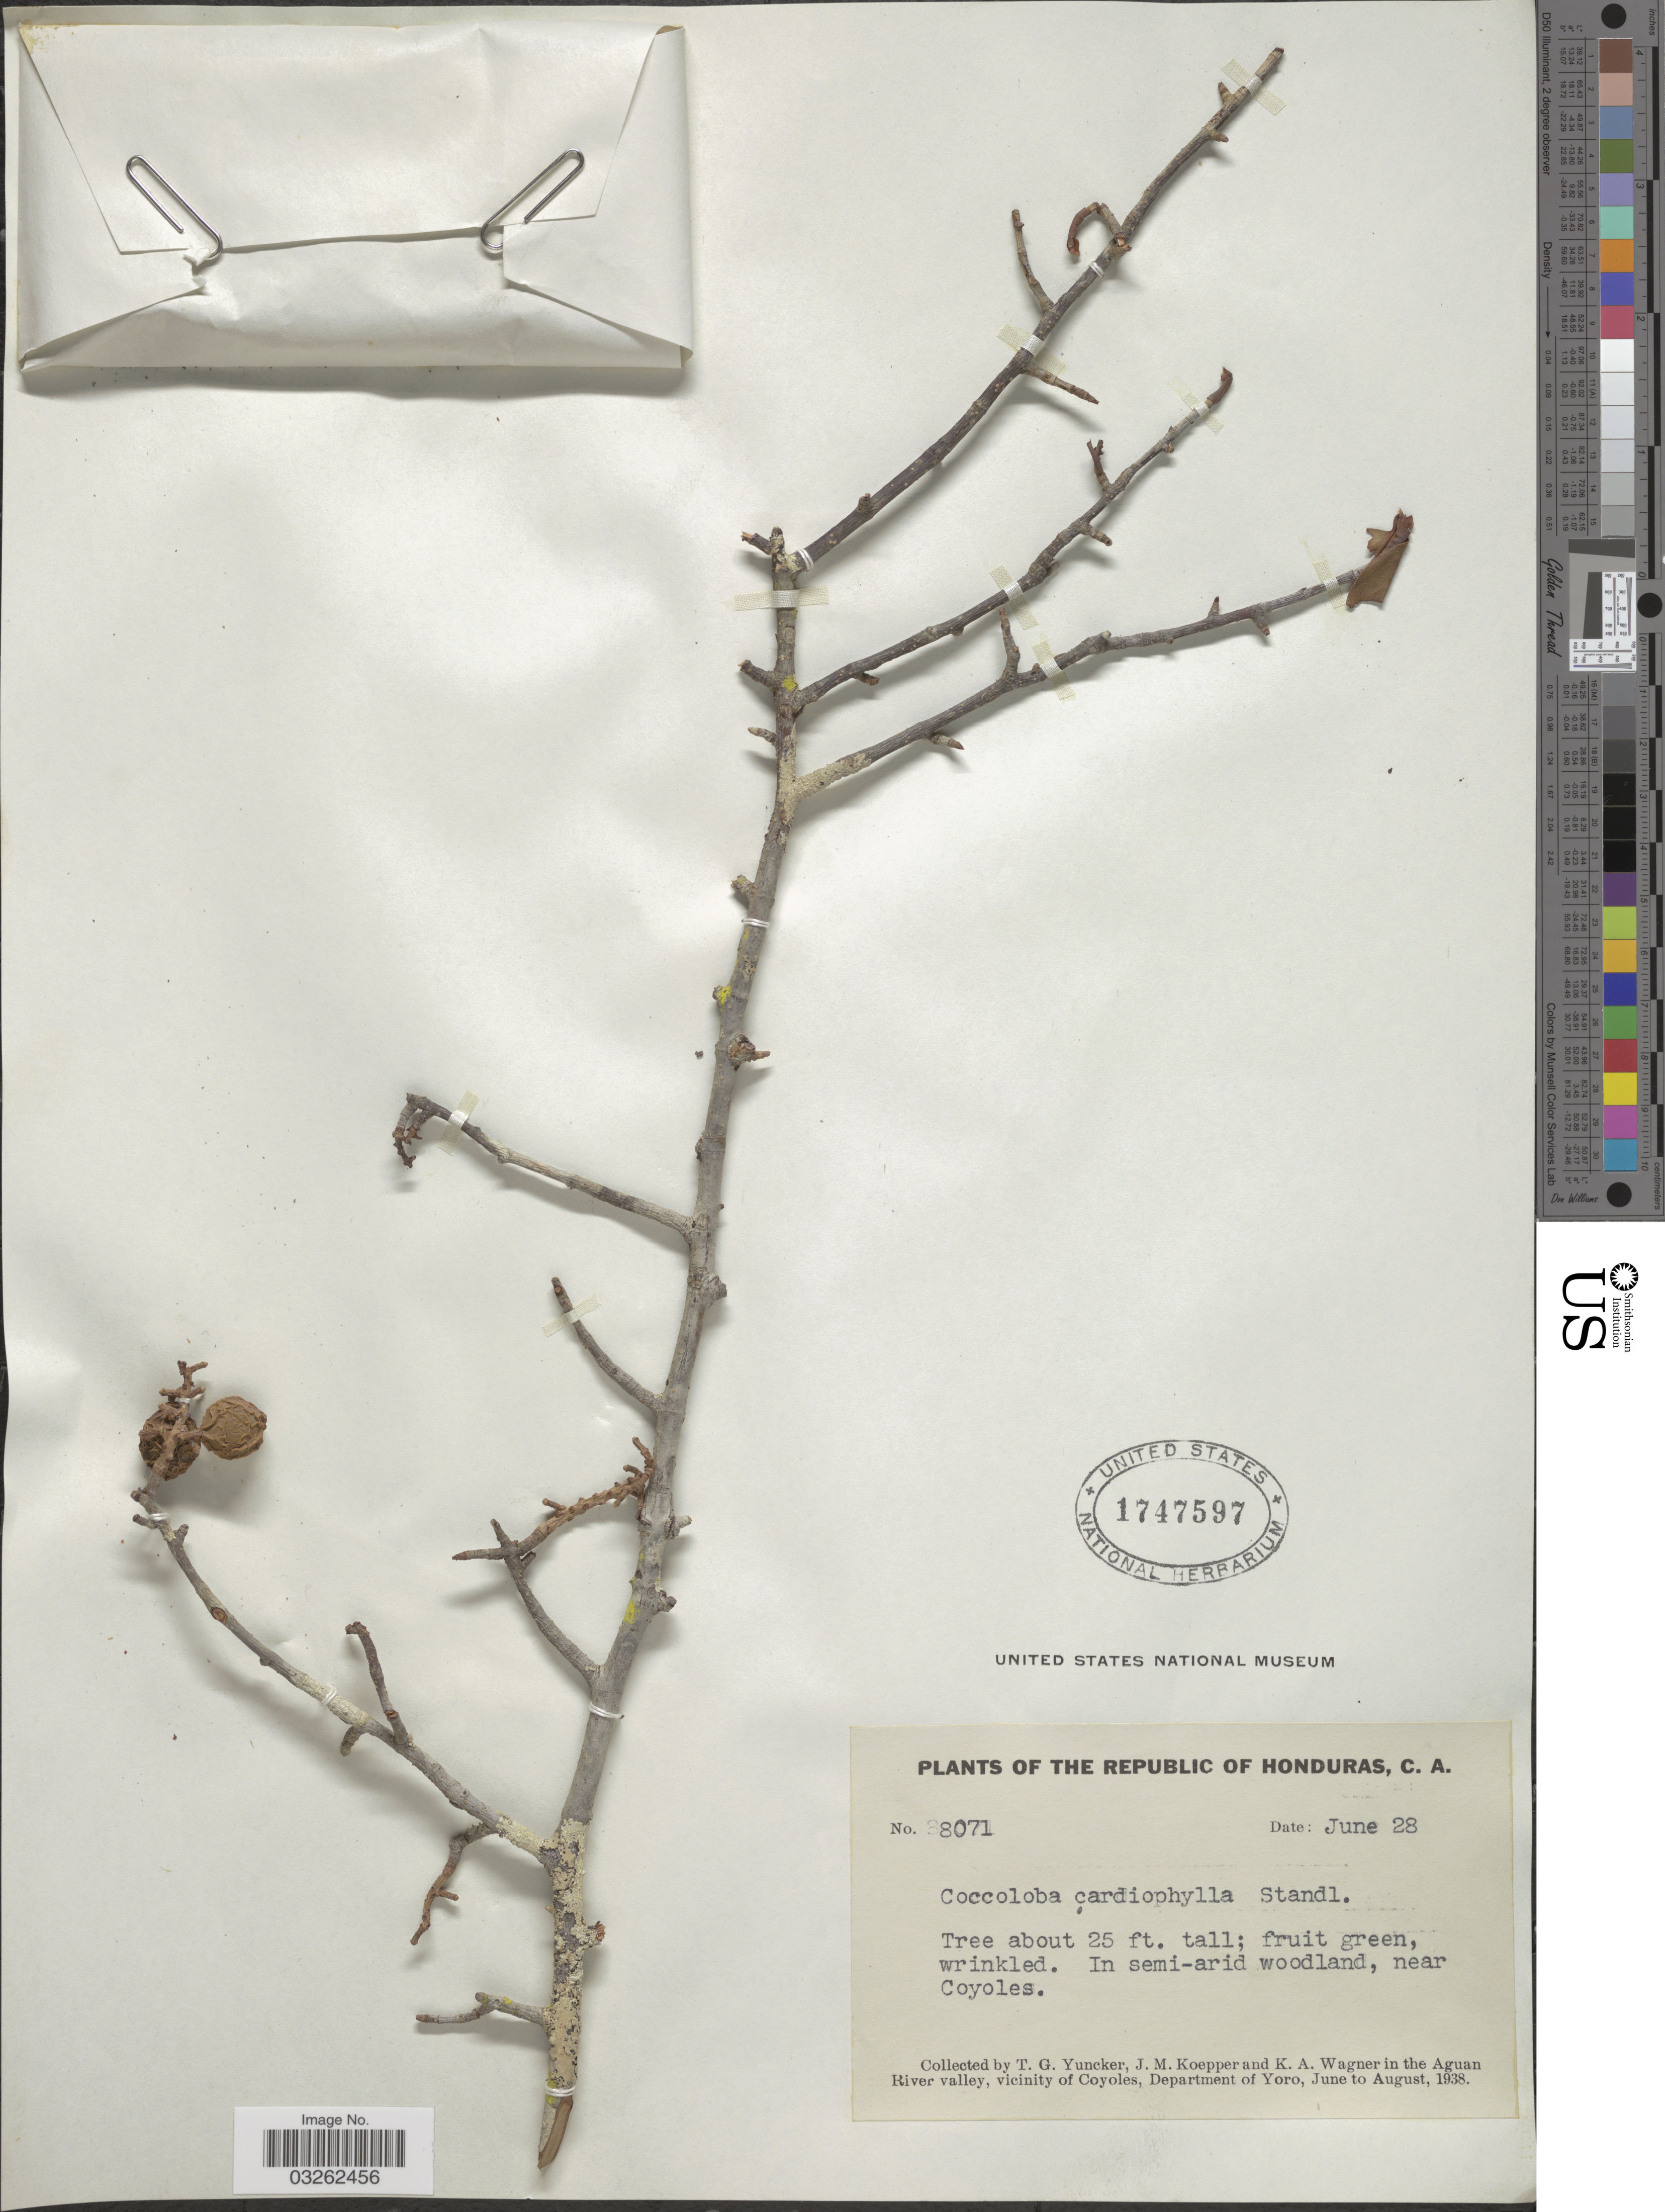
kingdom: Plantae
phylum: Tracheophyta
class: Magnoliopsida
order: Caryophyllales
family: Polygonaceae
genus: Coccoloba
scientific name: Coccoloba acapulcensis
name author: Standl.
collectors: T. G. Yuncker, J. M. Koepper & K. A. Wagner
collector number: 8071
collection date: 1938-06-28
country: Honduras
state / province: Yoro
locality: The Republic of Honduras. In semi-arid woodland, near Coyoles. In the Aguan River valley, vicinity of Coyoles, Department of Yoro.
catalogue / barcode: US 1747597